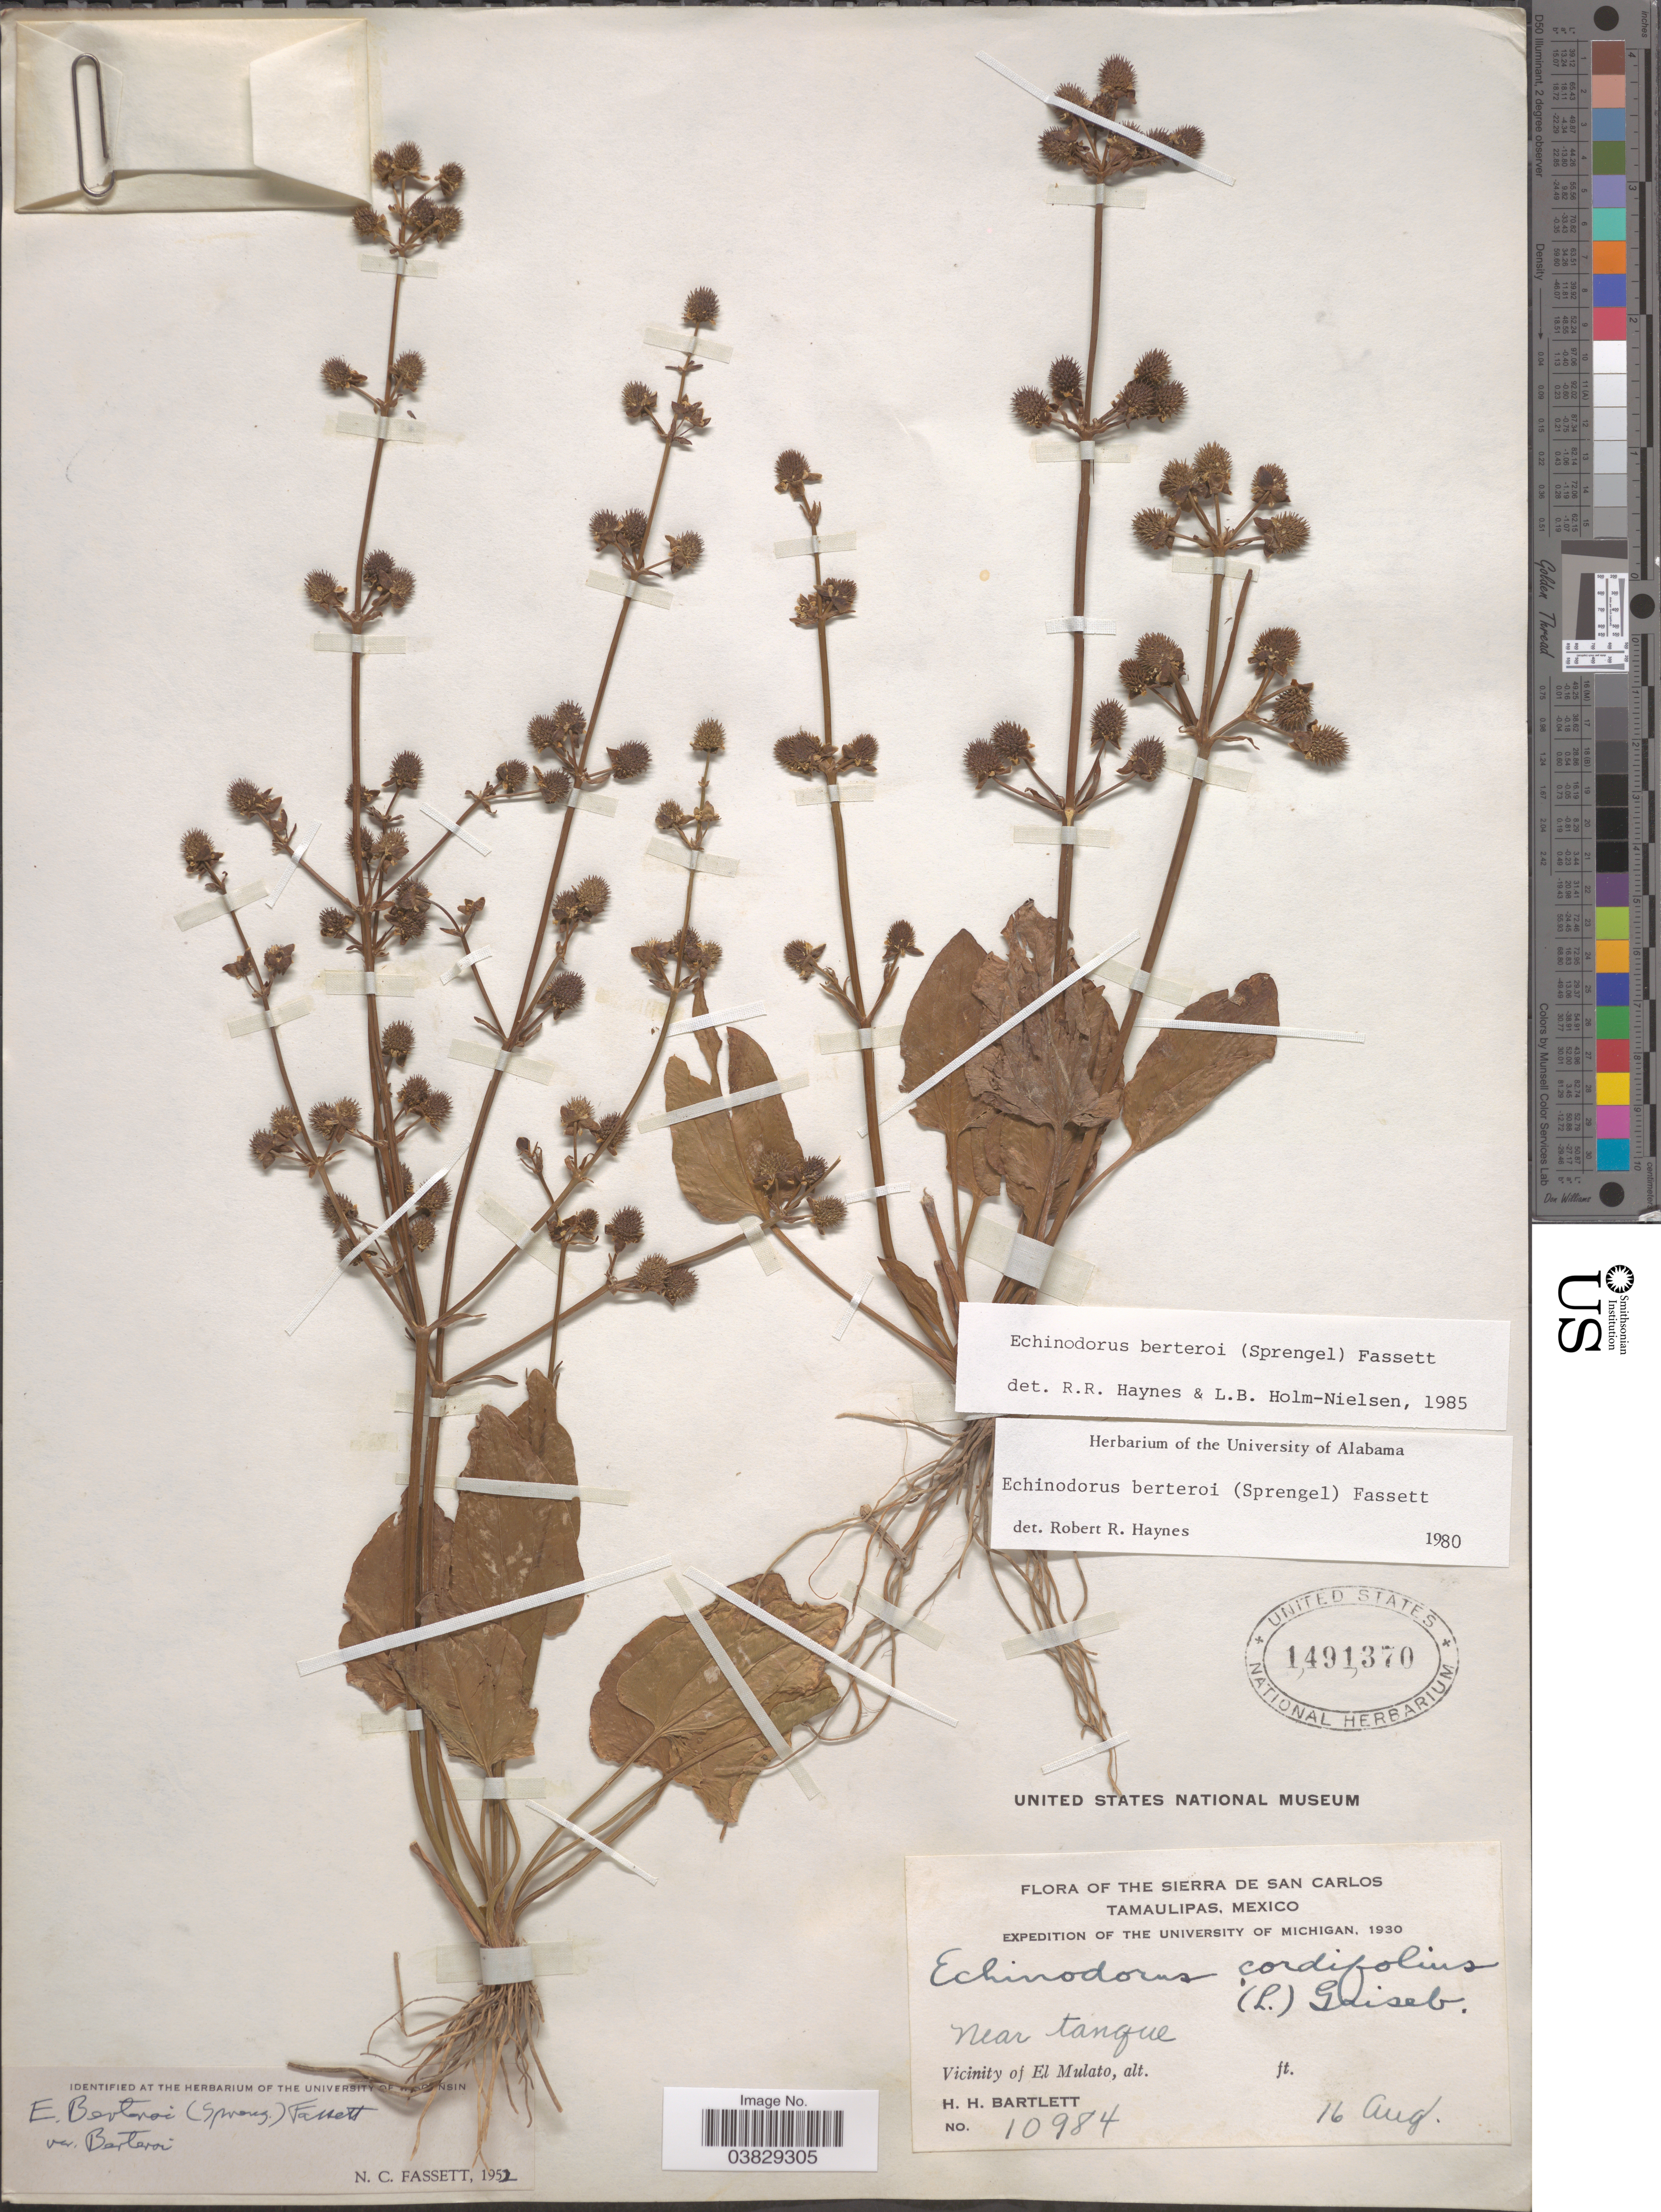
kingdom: Plantae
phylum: Tracheophyta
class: Liliopsida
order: Alismatales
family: Alismataceae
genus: Echinodorus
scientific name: Echinodorus berteroi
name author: (Spreng.) Fassett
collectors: H. H. Bartlett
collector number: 10984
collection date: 1930-08-16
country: Mexico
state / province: Tamaulipas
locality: The Sierra de San Carlos. Near Tanque. Vicinity of El Mulato.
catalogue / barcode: US 1491370